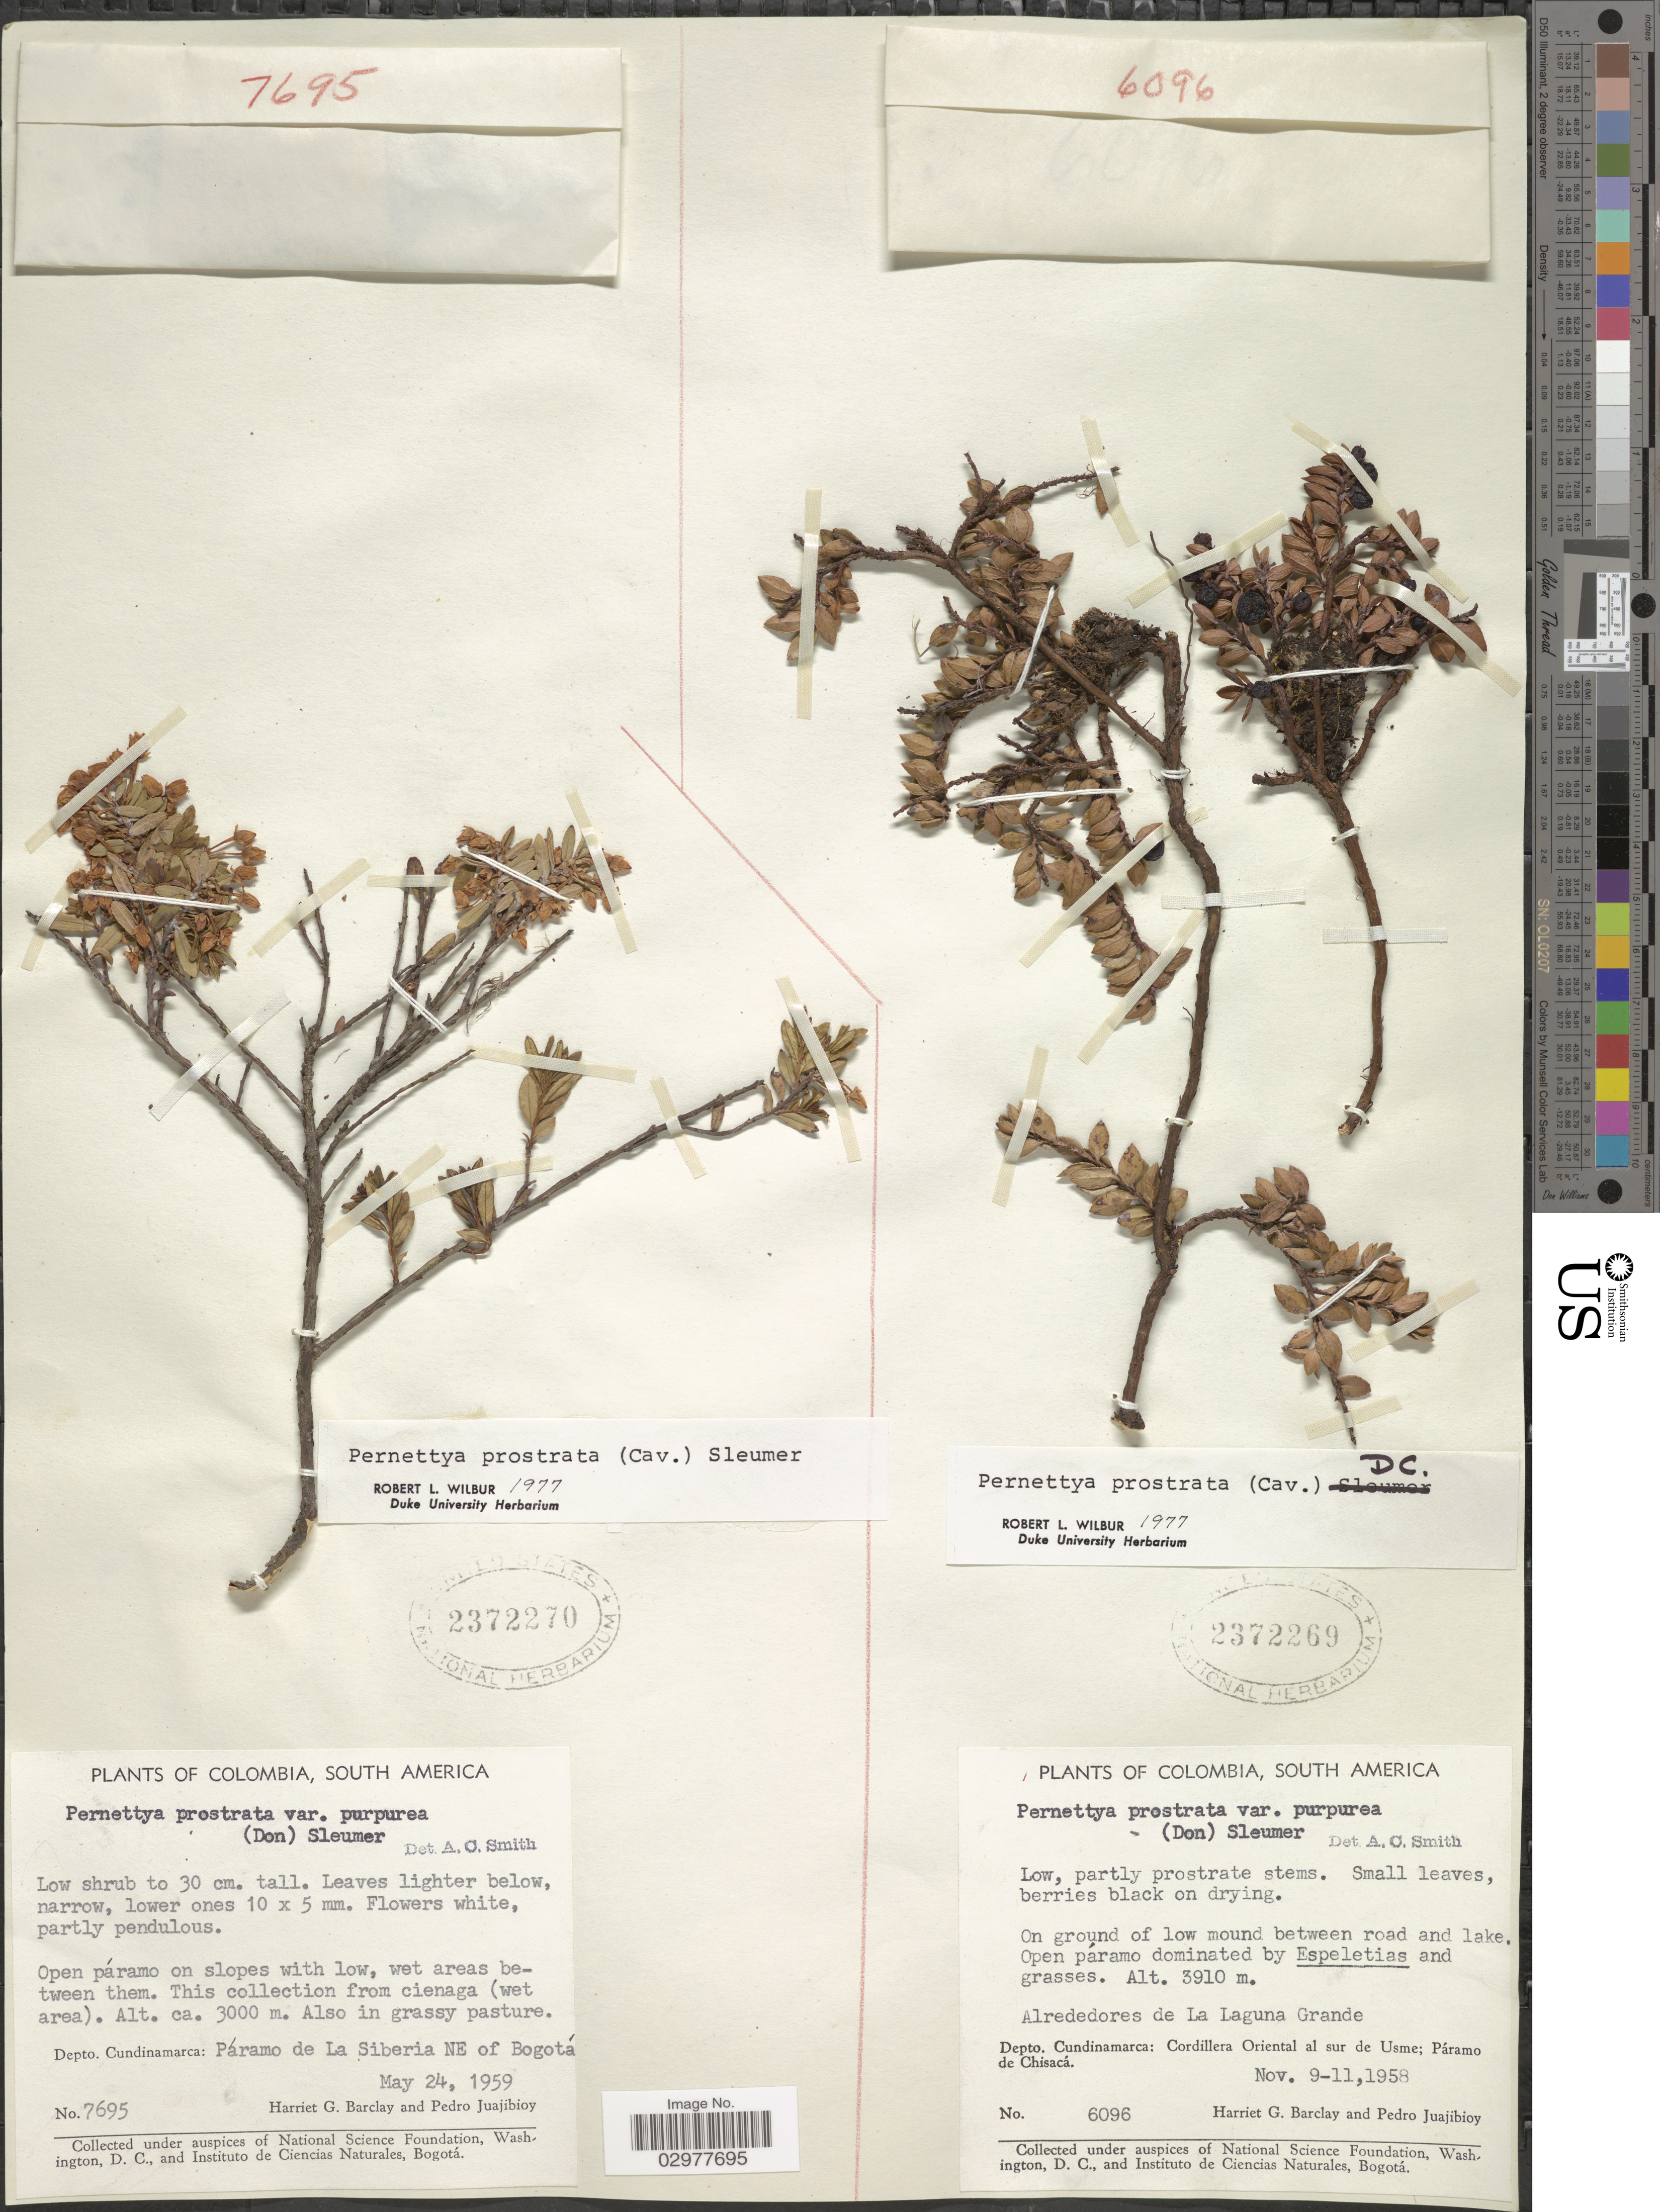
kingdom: Plantae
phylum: Tracheophyta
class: Magnoliopsida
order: Ericales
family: Ericaceae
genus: Pernettya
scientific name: Pernettya prostrata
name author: (Cav.) DC.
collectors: H. G. Barclay & P. Juajibioy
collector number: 7695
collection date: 1959-05-24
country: Colombia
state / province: Cundinamarca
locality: Depto. Cundinamarca: Páramo de La Siberia NE of Bogotá.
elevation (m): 3000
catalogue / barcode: US 2372270